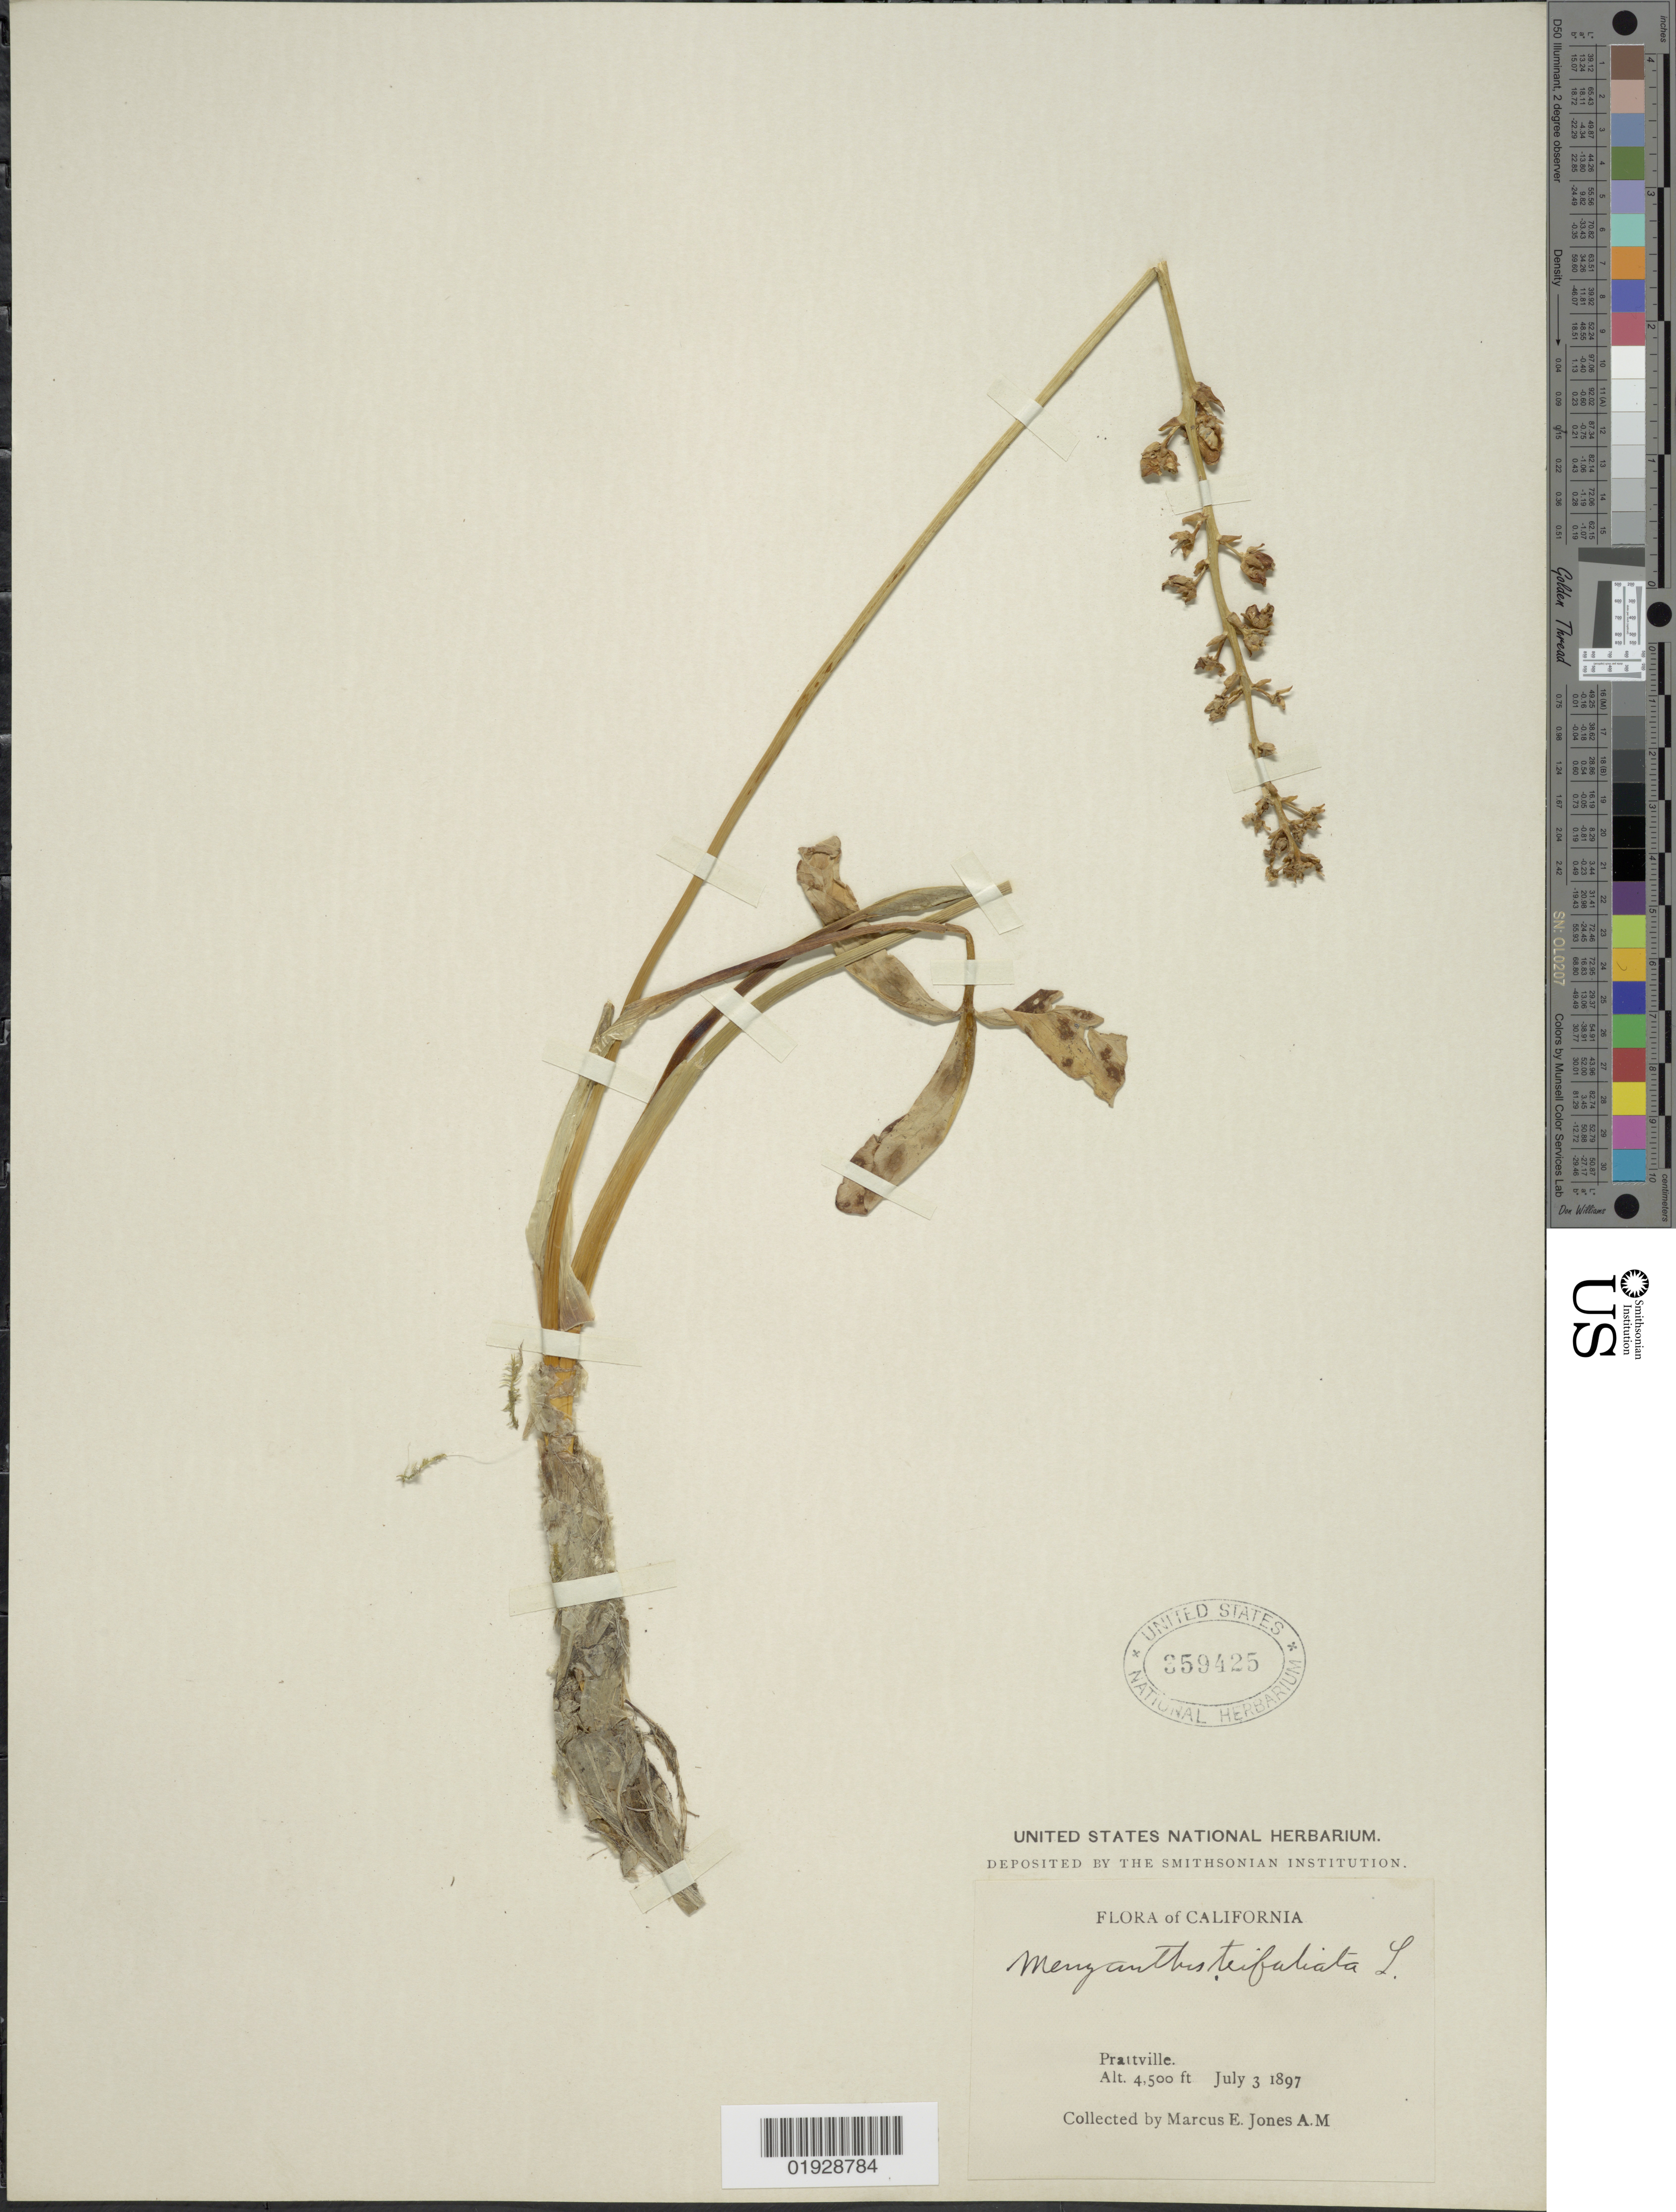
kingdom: Plantae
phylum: Tracheophyta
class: Magnoliopsida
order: Asterales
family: Menyanthaceae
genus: Menyanthes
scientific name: Menyanthes trifoliata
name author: L.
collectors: M. E. Jones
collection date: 1897-07-03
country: United States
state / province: California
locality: Prattville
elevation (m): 1372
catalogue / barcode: US 359425